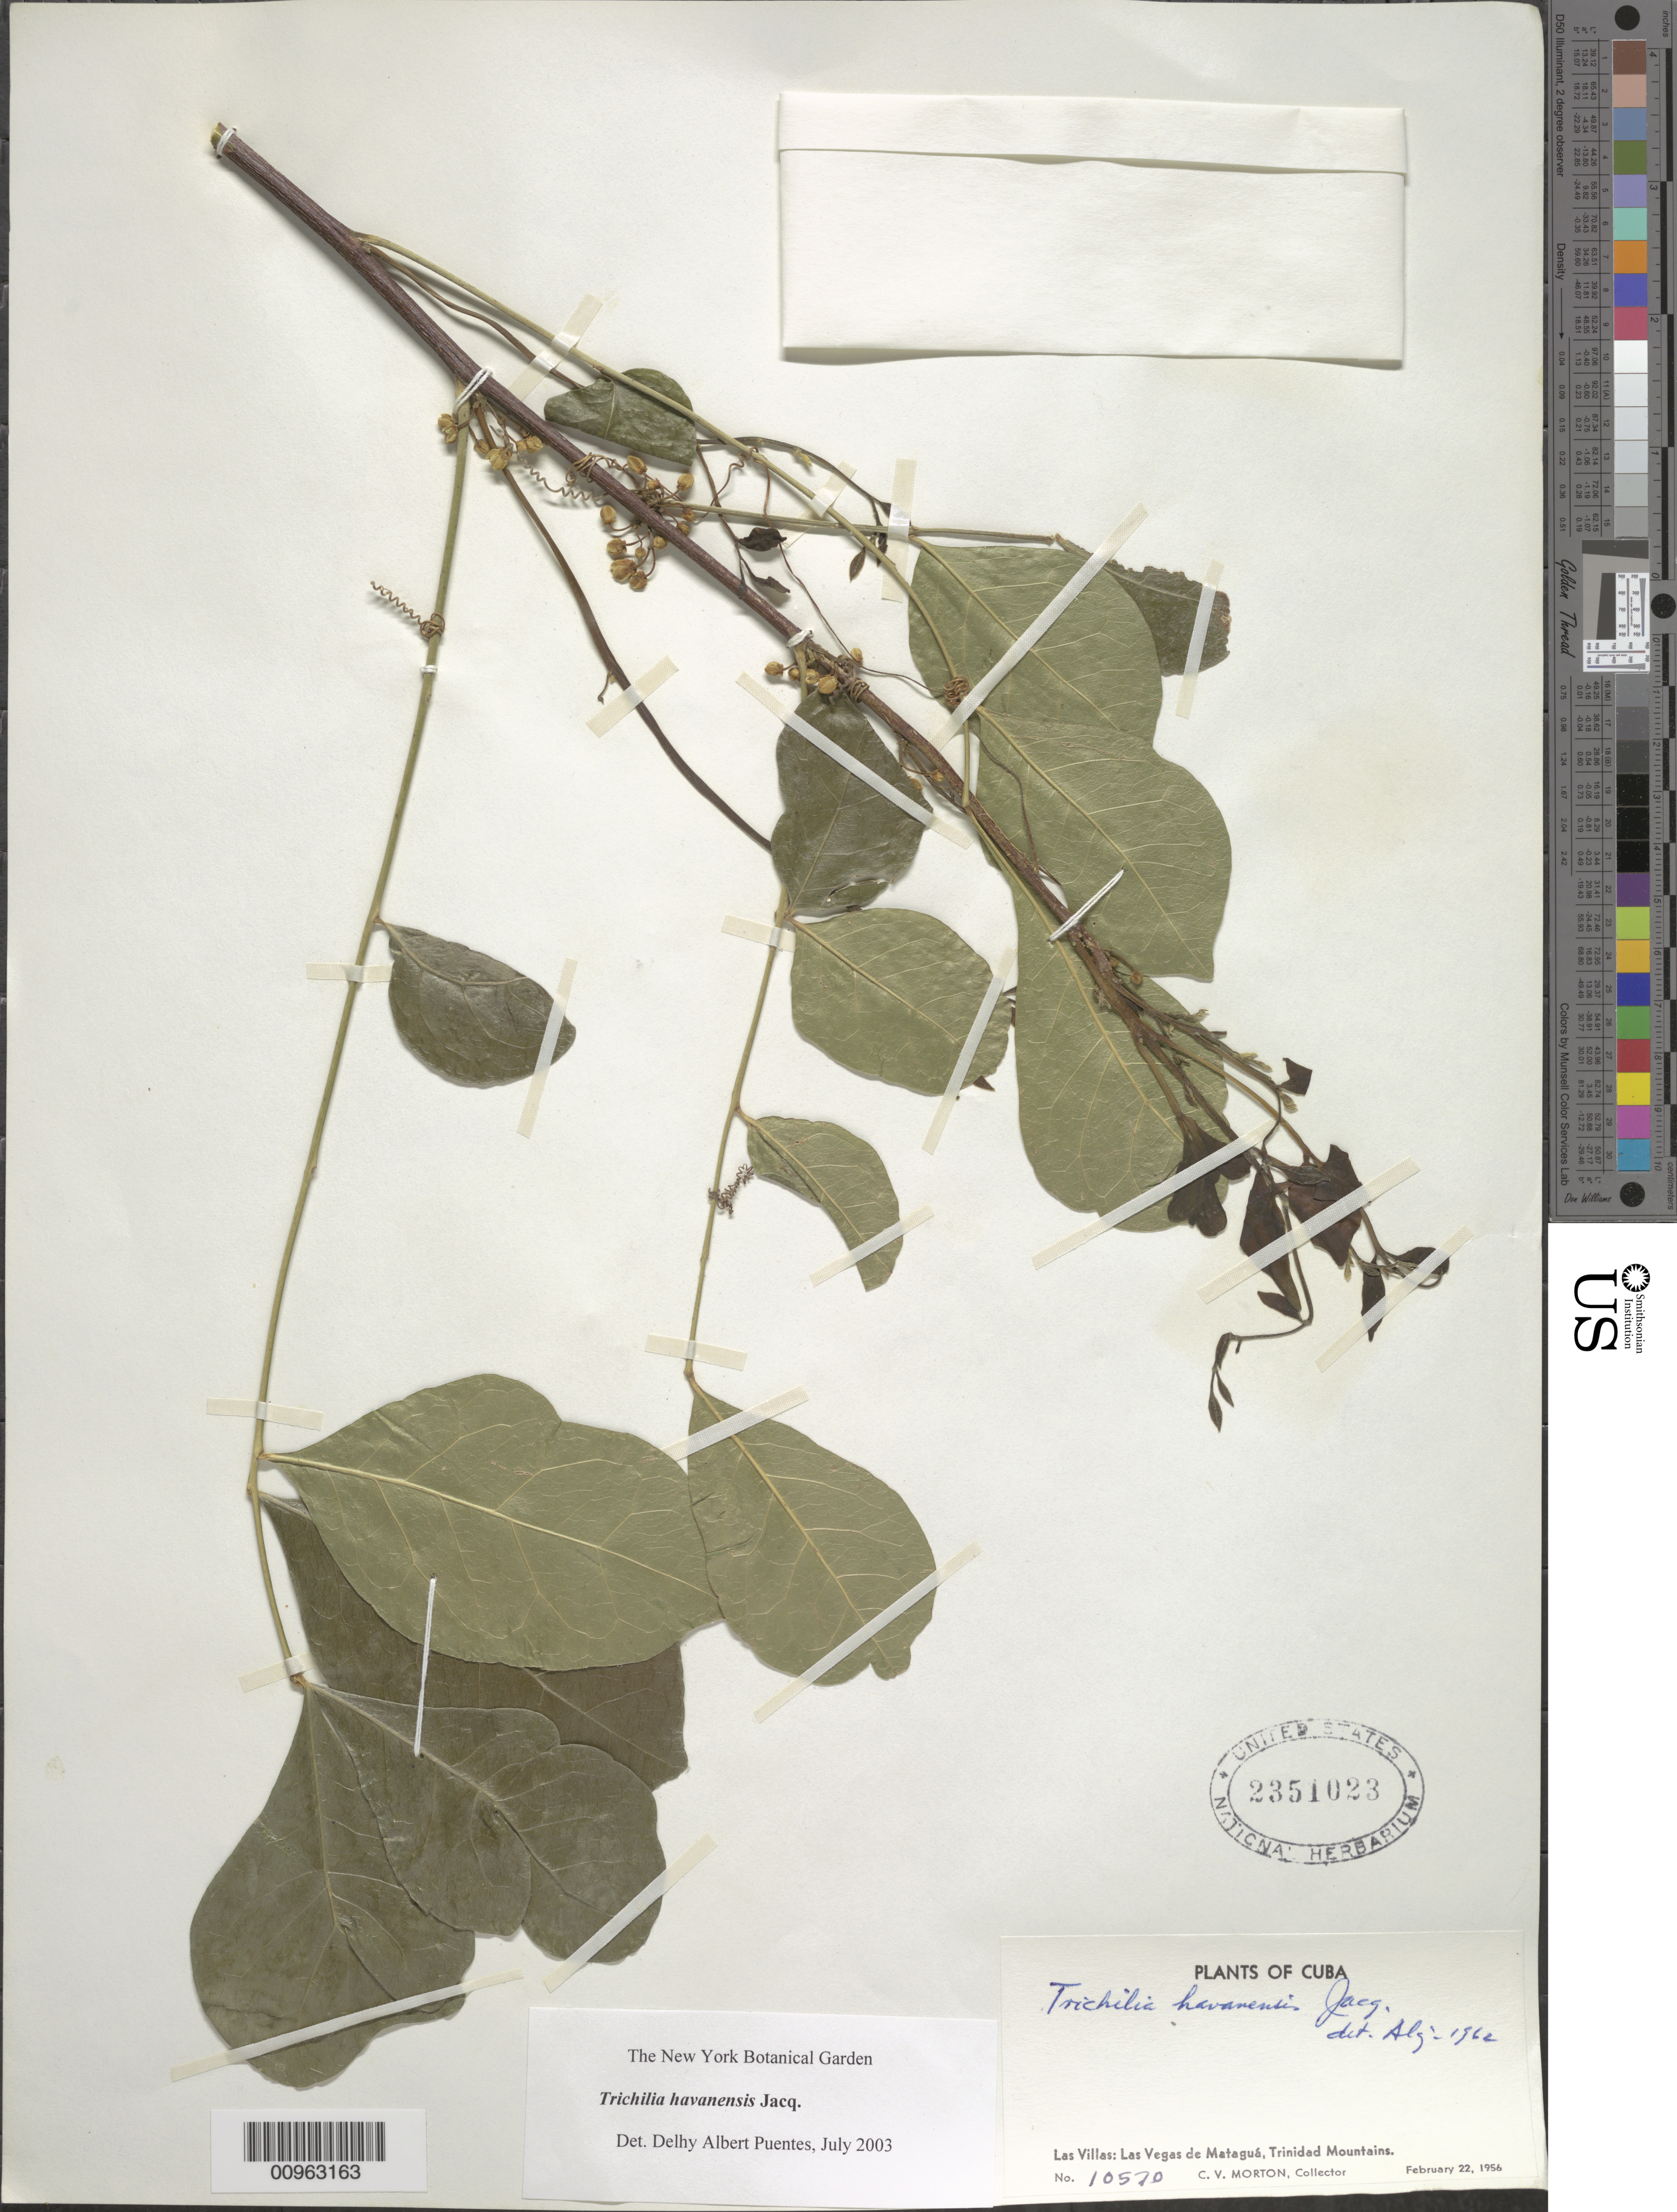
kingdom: Plantae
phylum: Tracheophyta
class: Magnoliopsida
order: Sapindales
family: Meliaceae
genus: Trichilia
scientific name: Trichilia havanensis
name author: Jacq.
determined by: Puentes, D. A.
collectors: C. V. Morton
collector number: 10570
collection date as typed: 22 Feb 1956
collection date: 1956-02-22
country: Cuba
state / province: Las Villas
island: Cuba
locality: Las Vegas de Mataguá, Trinidad Mountains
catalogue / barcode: US 2351023